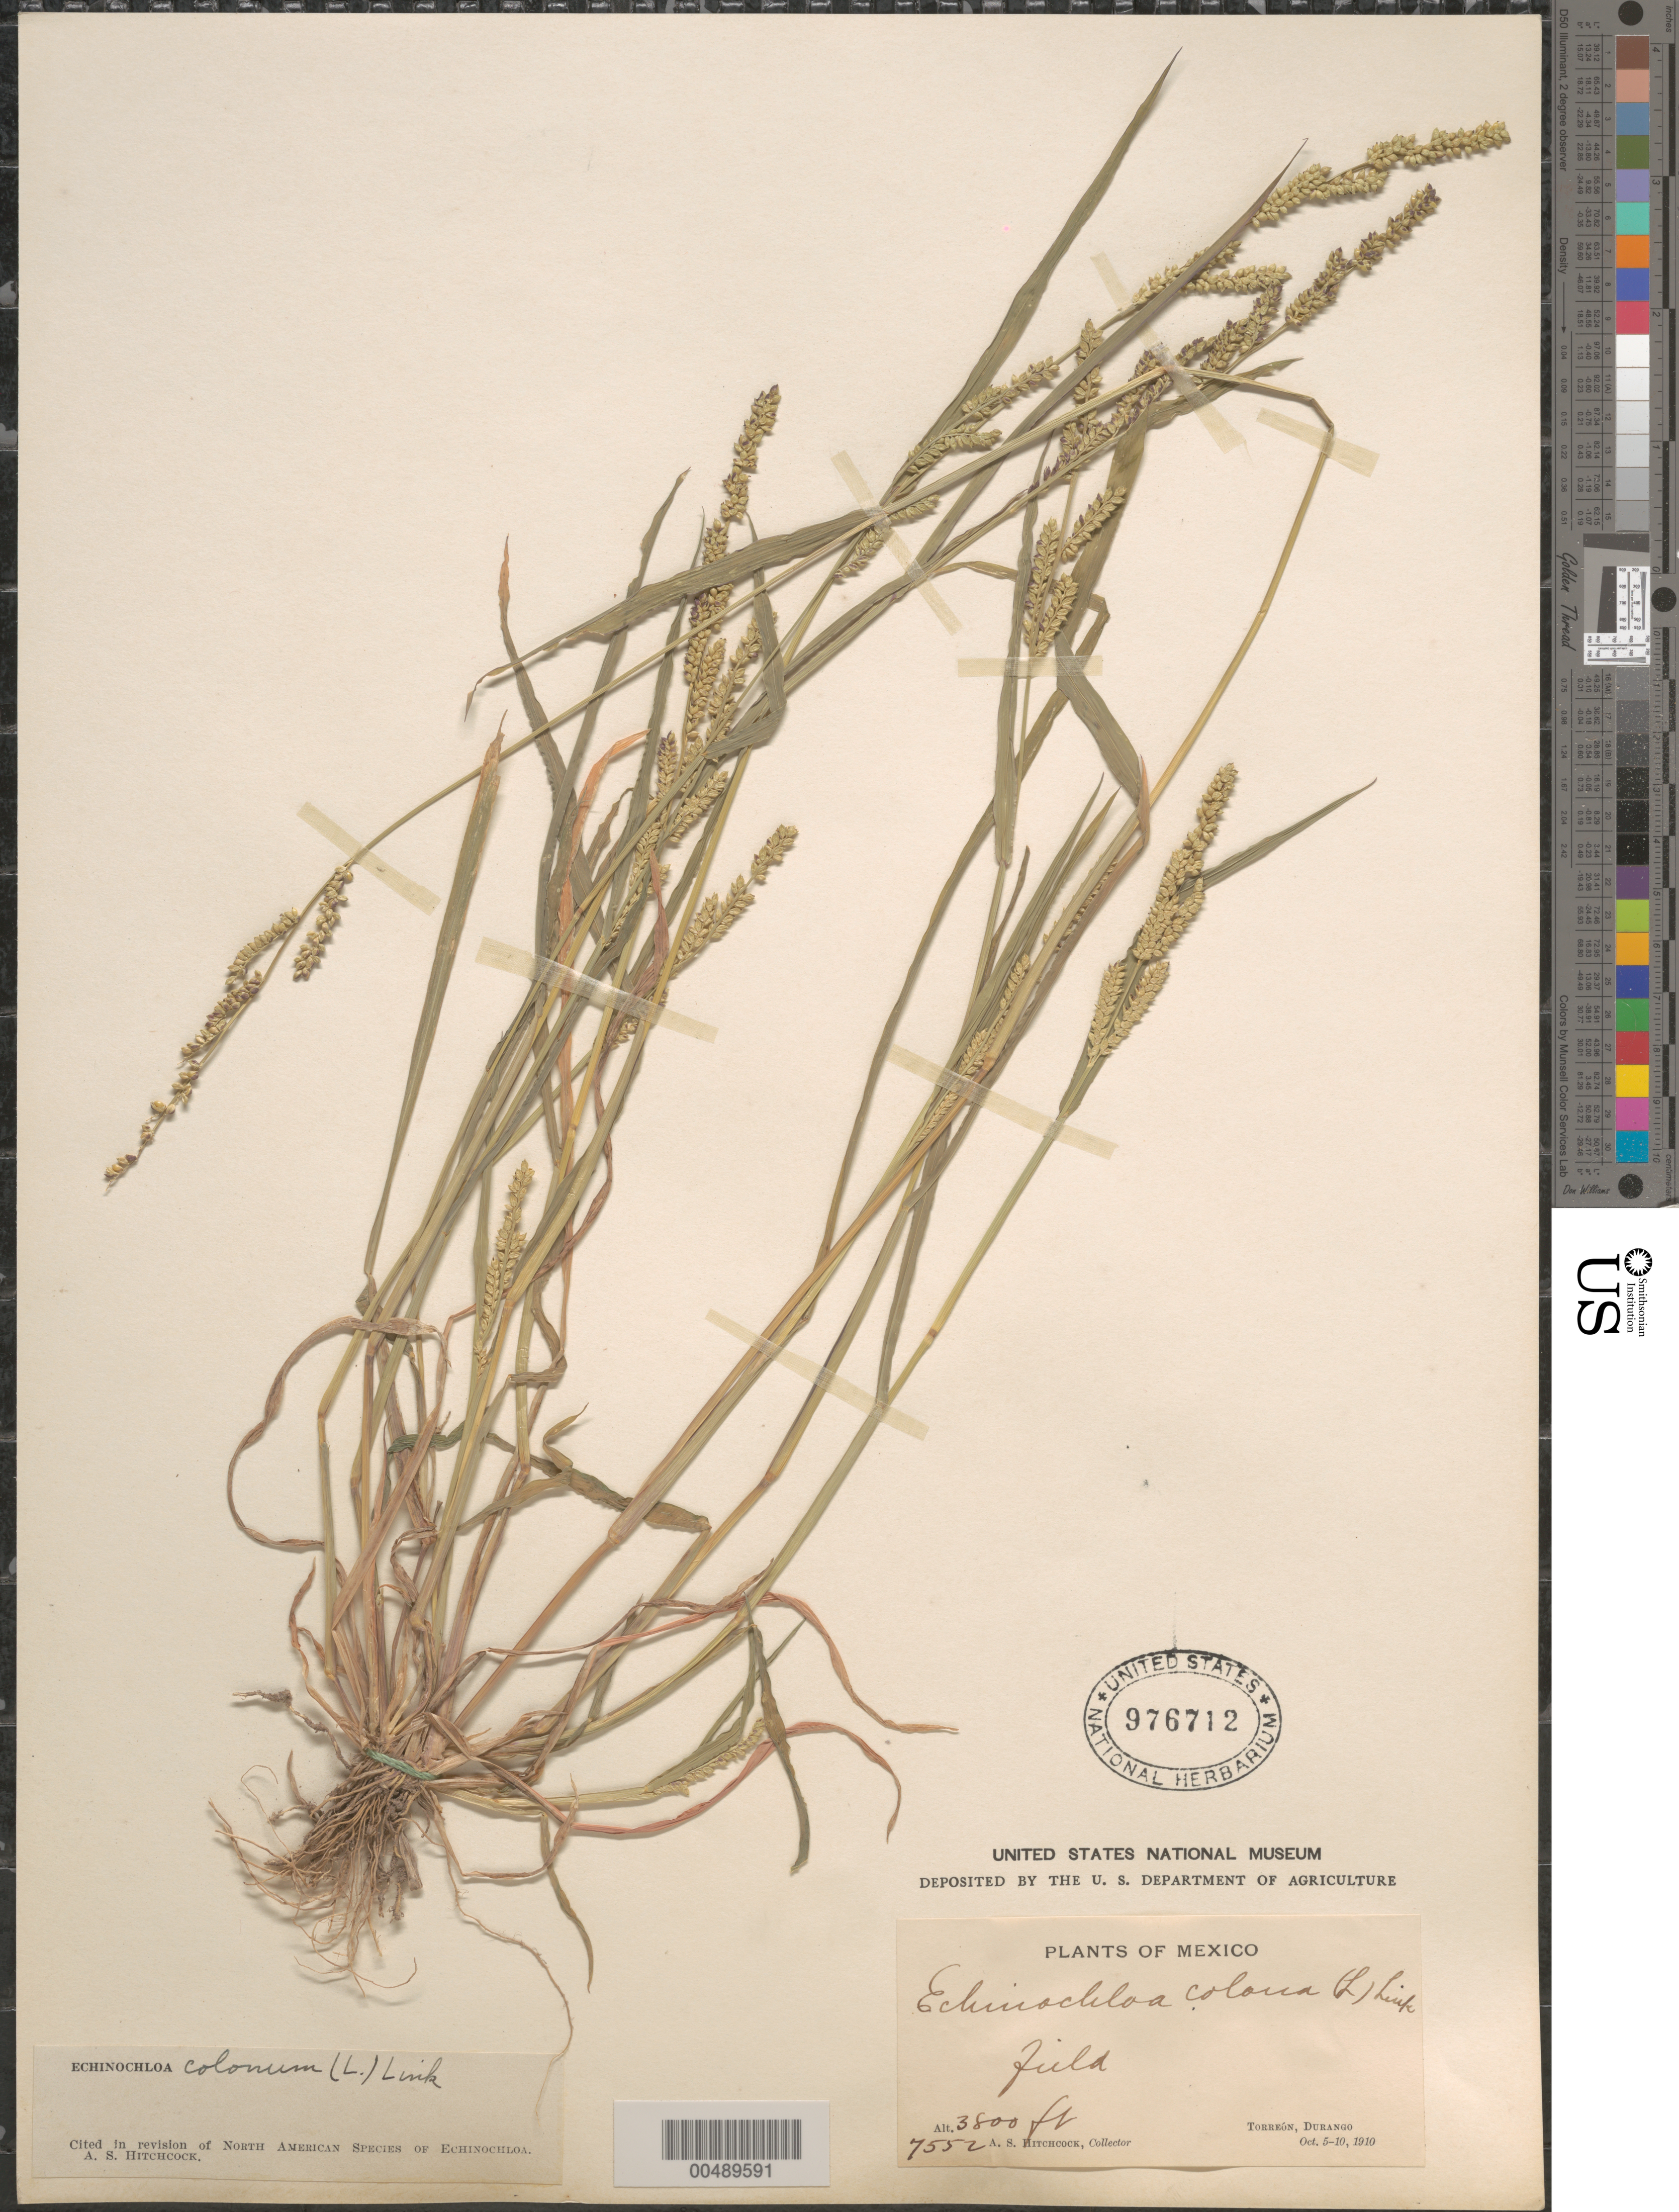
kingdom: Plantae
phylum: Tracheophyta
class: Liliopsida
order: Poales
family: Poaceae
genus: Echinochloa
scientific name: Echinochloa colona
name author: (L.) Link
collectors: A. S. Hitchcock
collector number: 7552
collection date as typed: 5 Oct 1910 to 10 Oct 1910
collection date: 1910-10-05/1910-10-10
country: Mexico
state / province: Durango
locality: Torréon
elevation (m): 1158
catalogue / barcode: US 976712